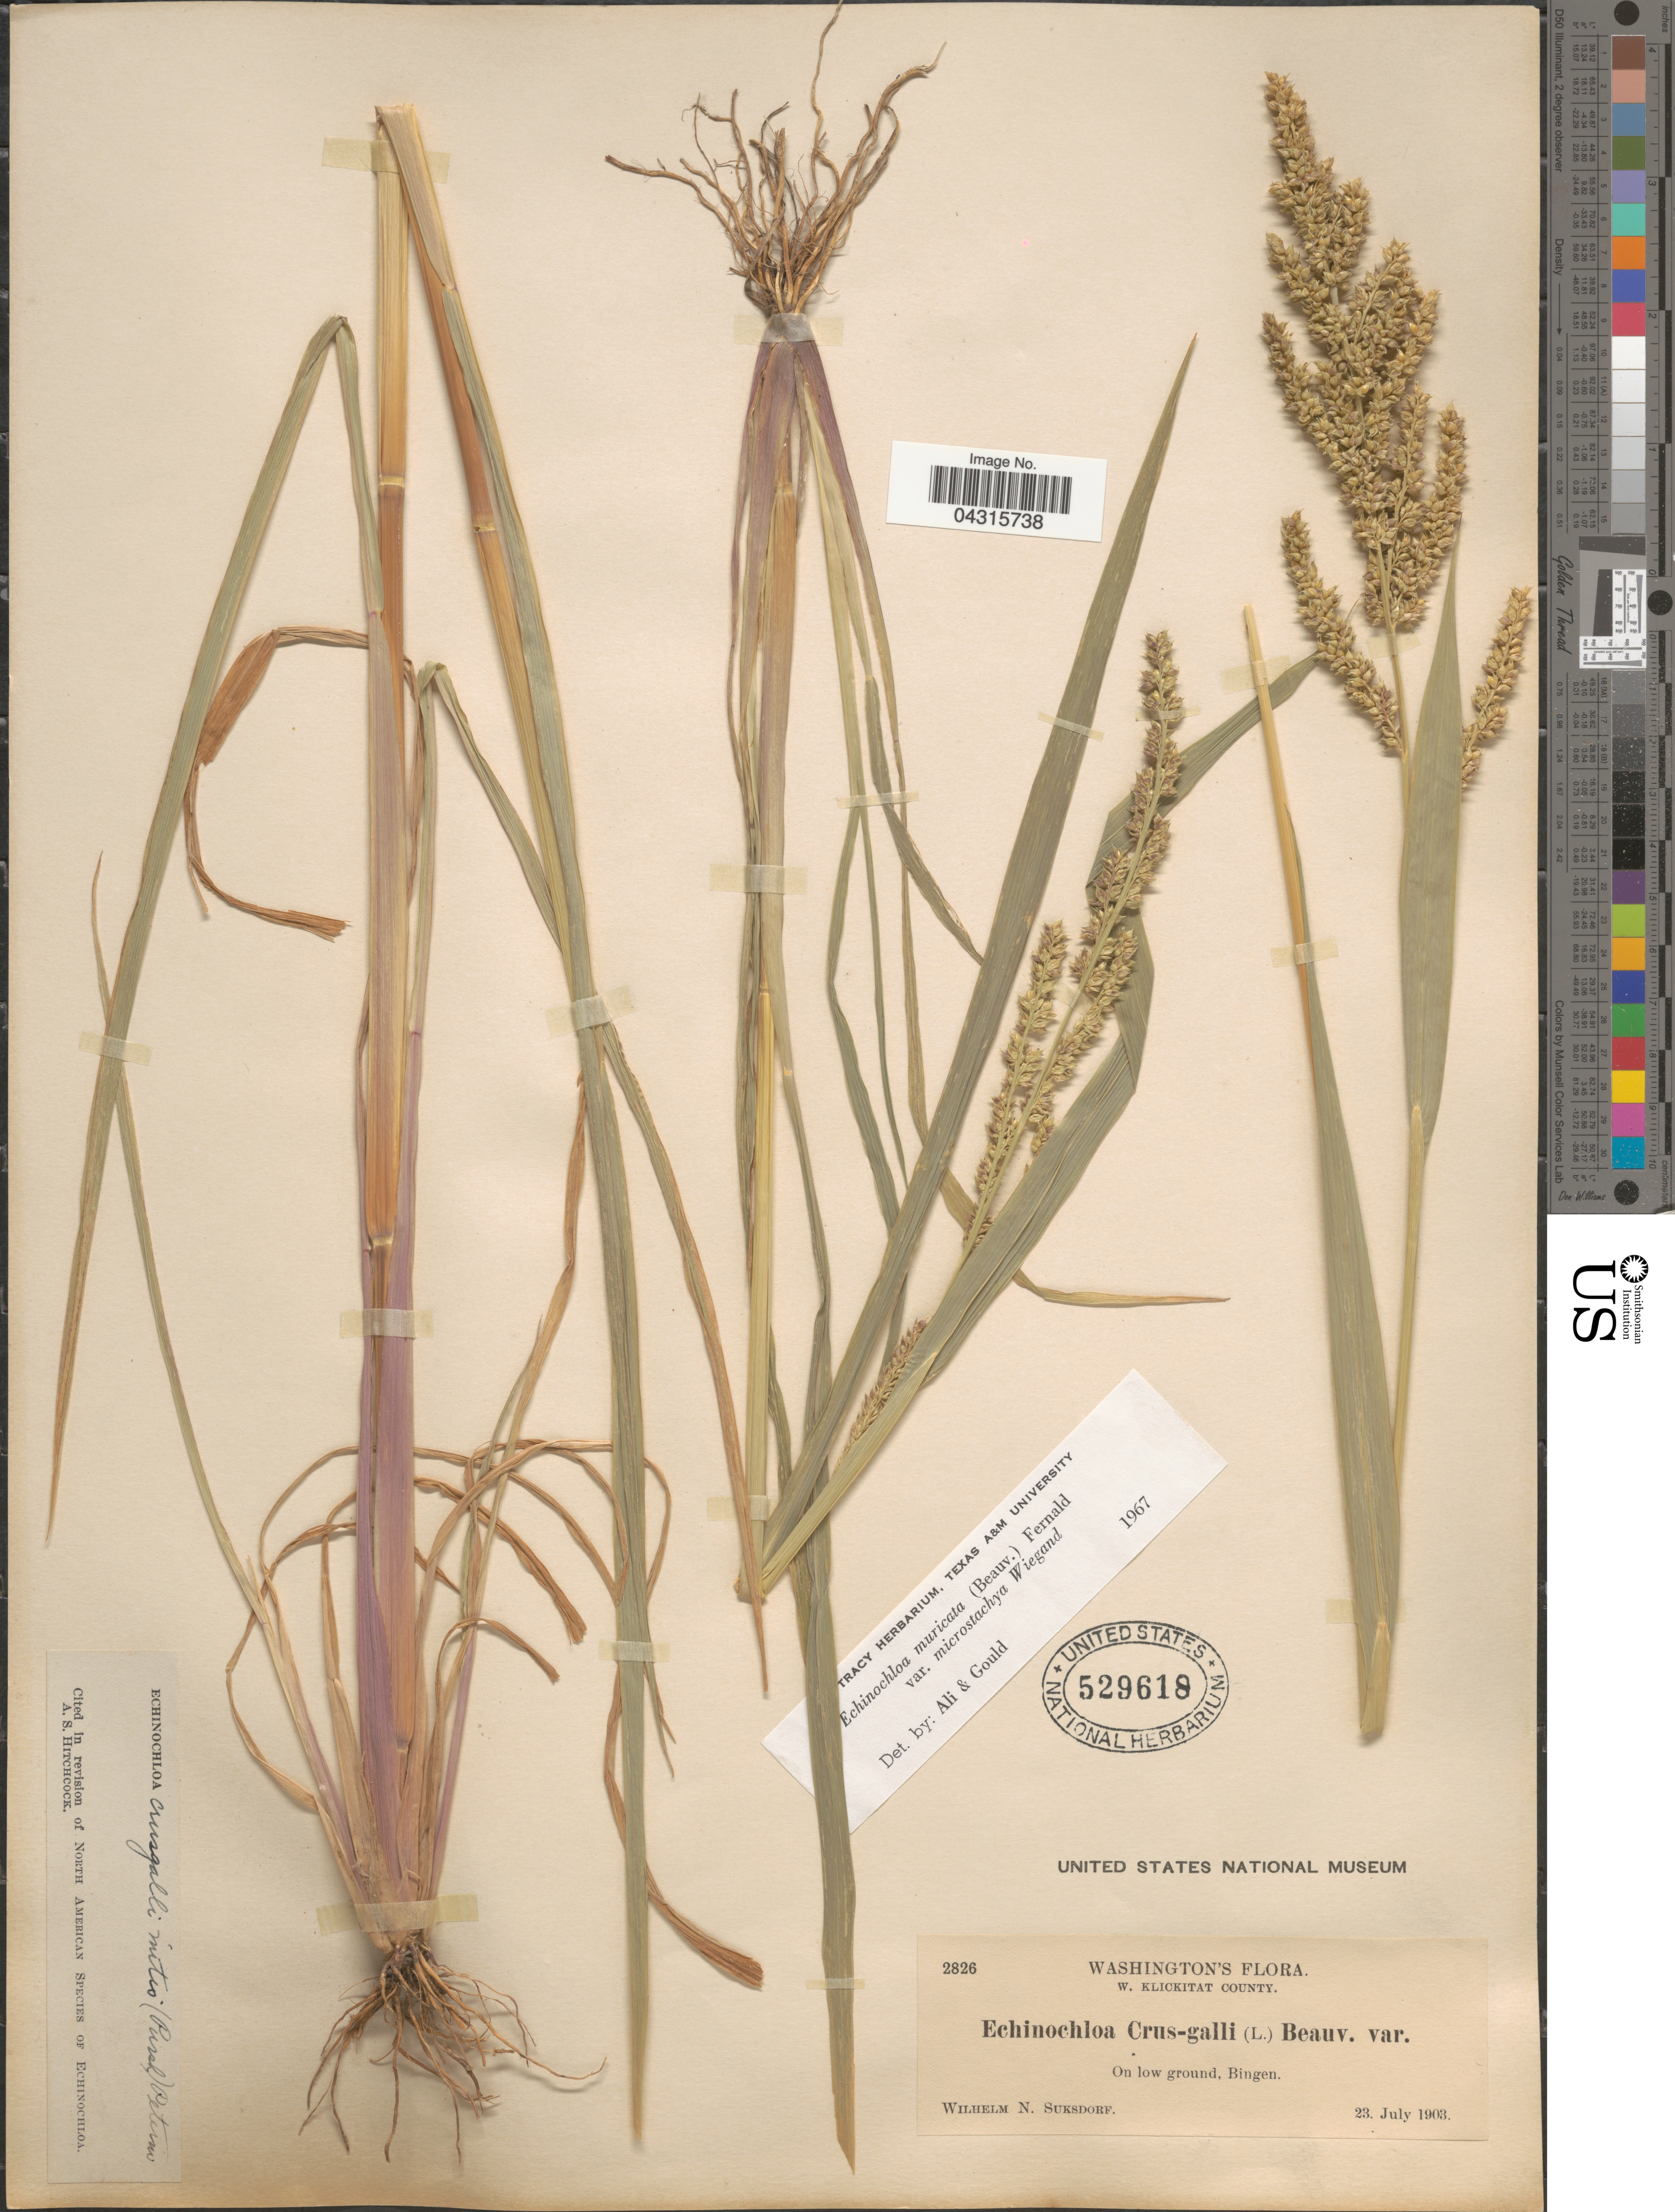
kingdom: Plantae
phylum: Tracheophyta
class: Liliopsida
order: Poales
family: Poaceae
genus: Echinochloa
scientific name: Echinochloa muricata var. microstachya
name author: Wiegand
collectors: W. N. Suksdorf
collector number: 2826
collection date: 1903-07-23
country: United States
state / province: Washington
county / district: Klickitat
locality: W. Klickitat County. On low ground, Bingen.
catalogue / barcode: US 529618